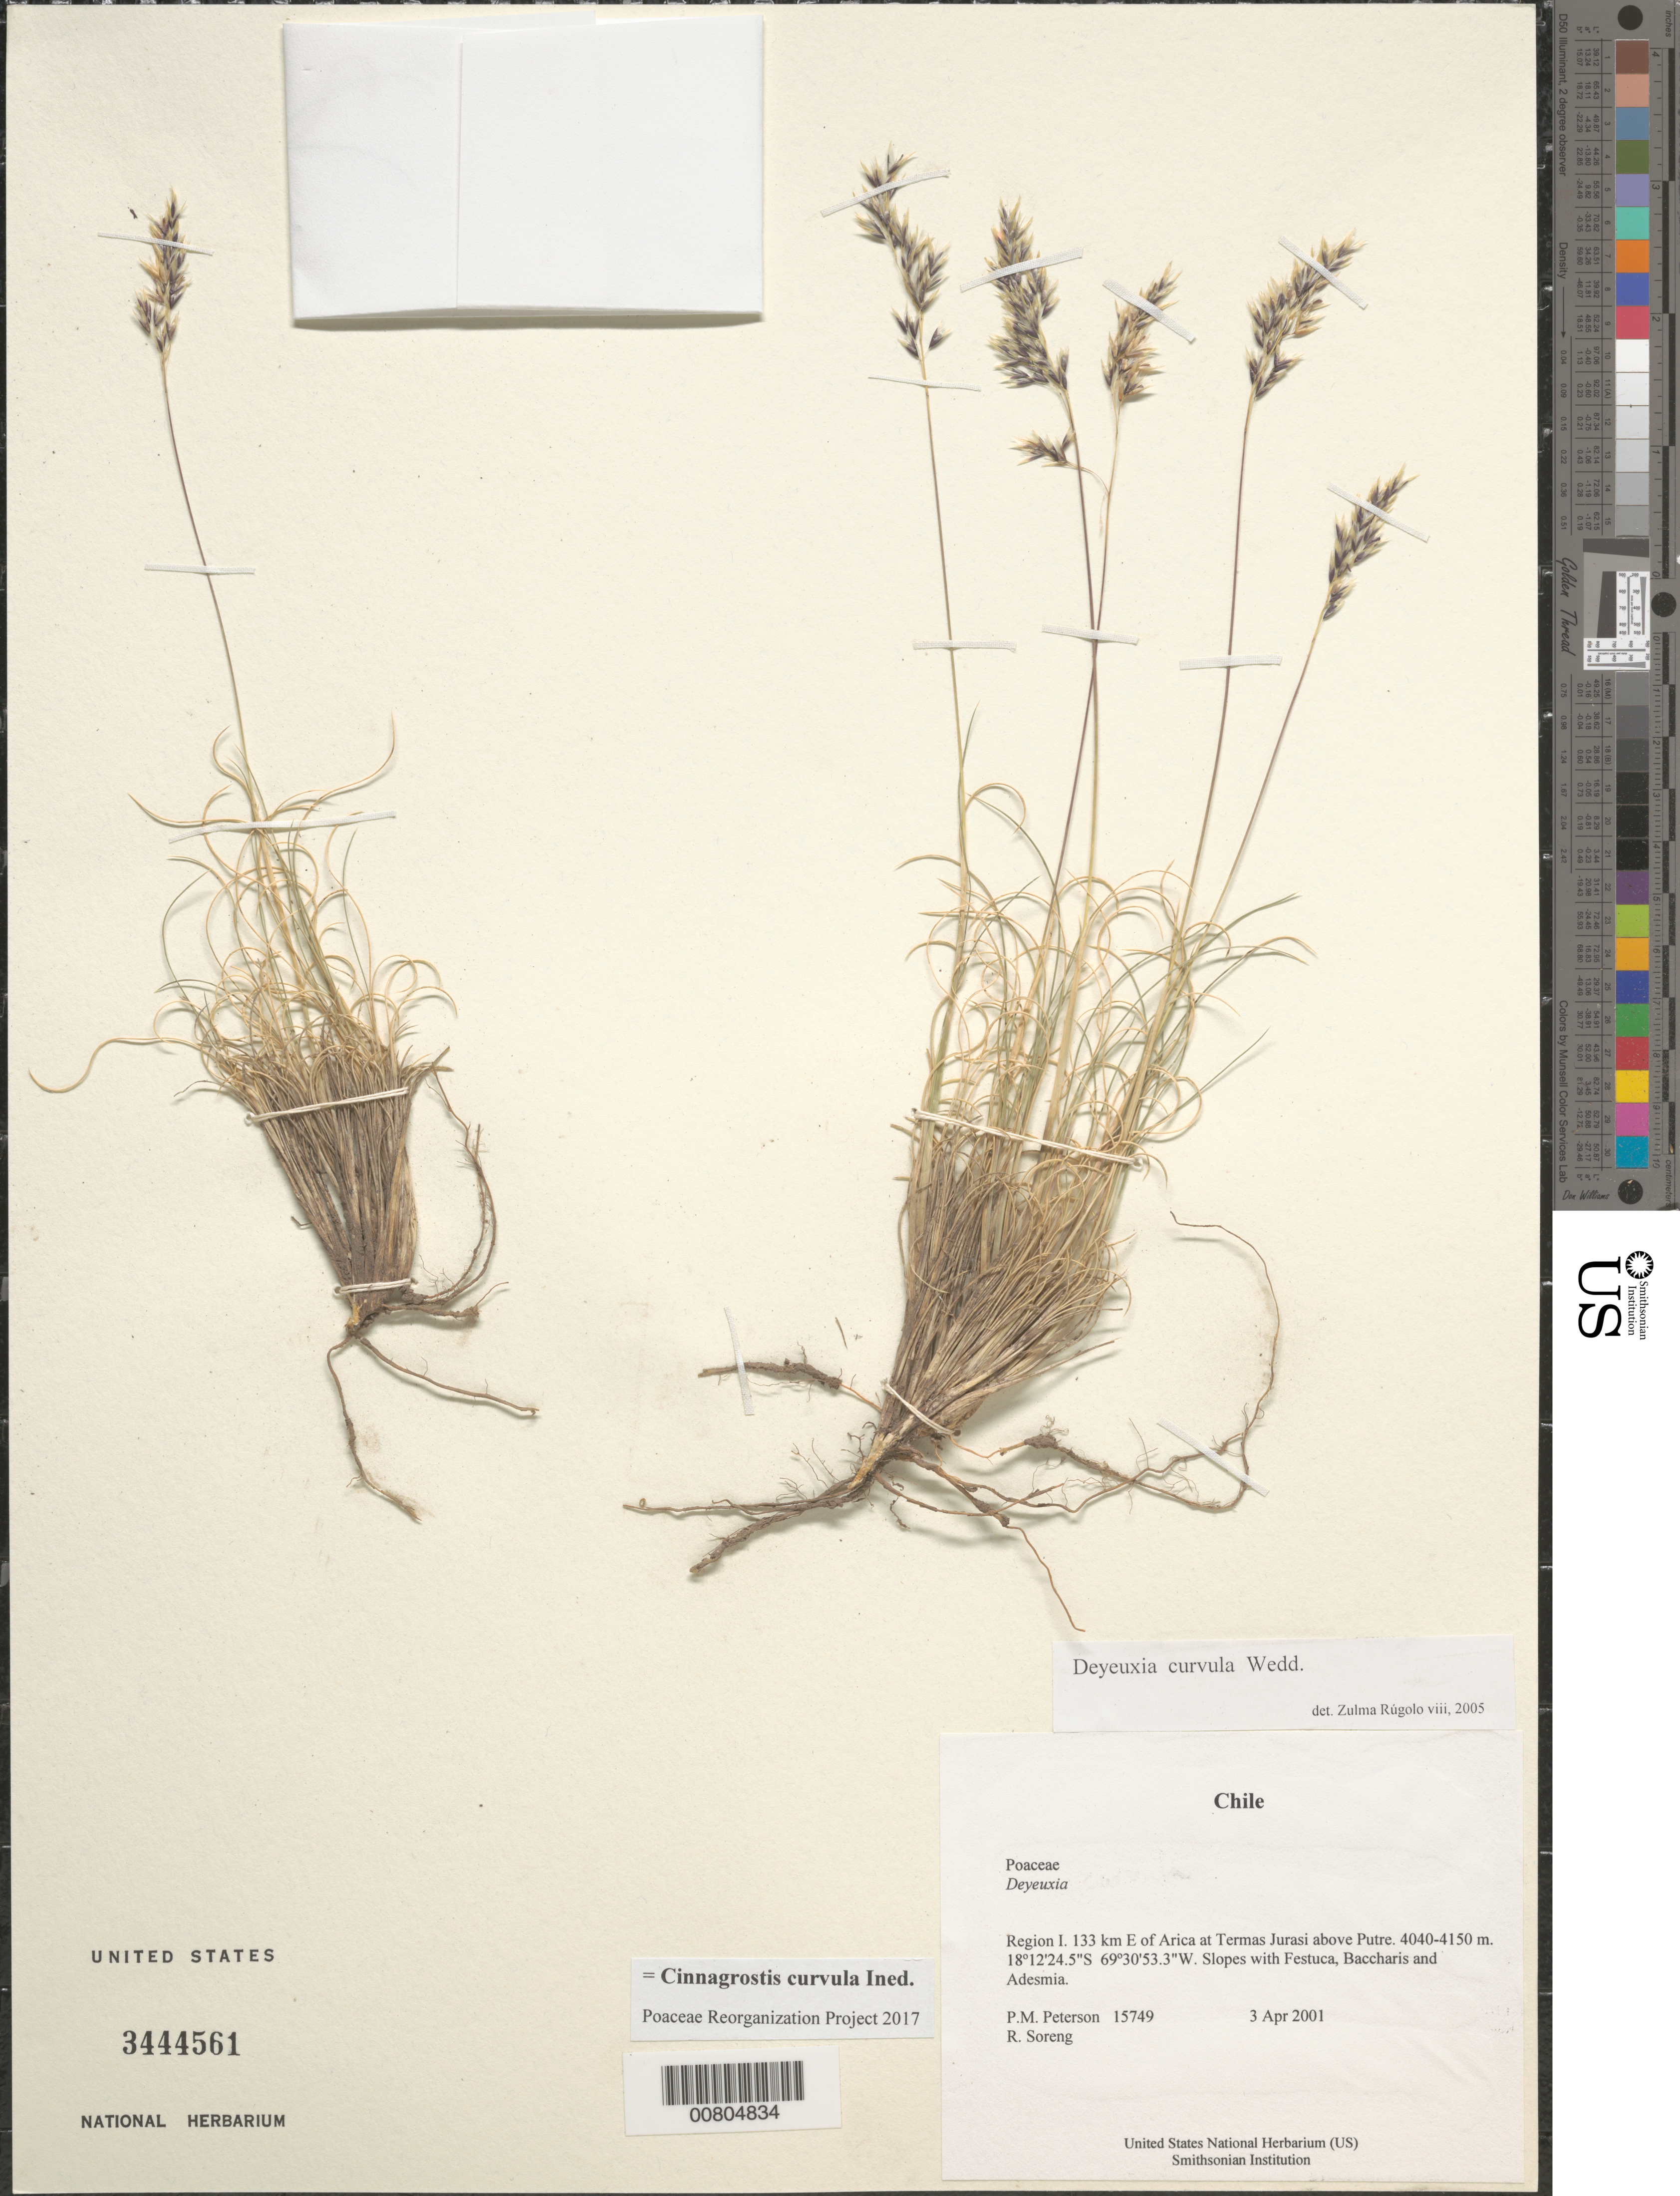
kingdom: Plantae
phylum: Tracheophyta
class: Liliopsida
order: Poales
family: Poaceae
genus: Calamagrostis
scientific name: Calamagrostis curvula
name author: (Wedd.) Pilg.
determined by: Rúgolo de Agrasar, Z. E.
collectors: P. M. Peterson & R. J. Soreng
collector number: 15749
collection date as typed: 03 Apr 2001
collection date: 2001-04-03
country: Chile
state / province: Tarapacá (I)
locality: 133 km E of Arica at Termas Jurasi above Putre.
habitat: Slopes with Festuca, Baccharis and Adesmia.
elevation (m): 4040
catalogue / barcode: US 3444561